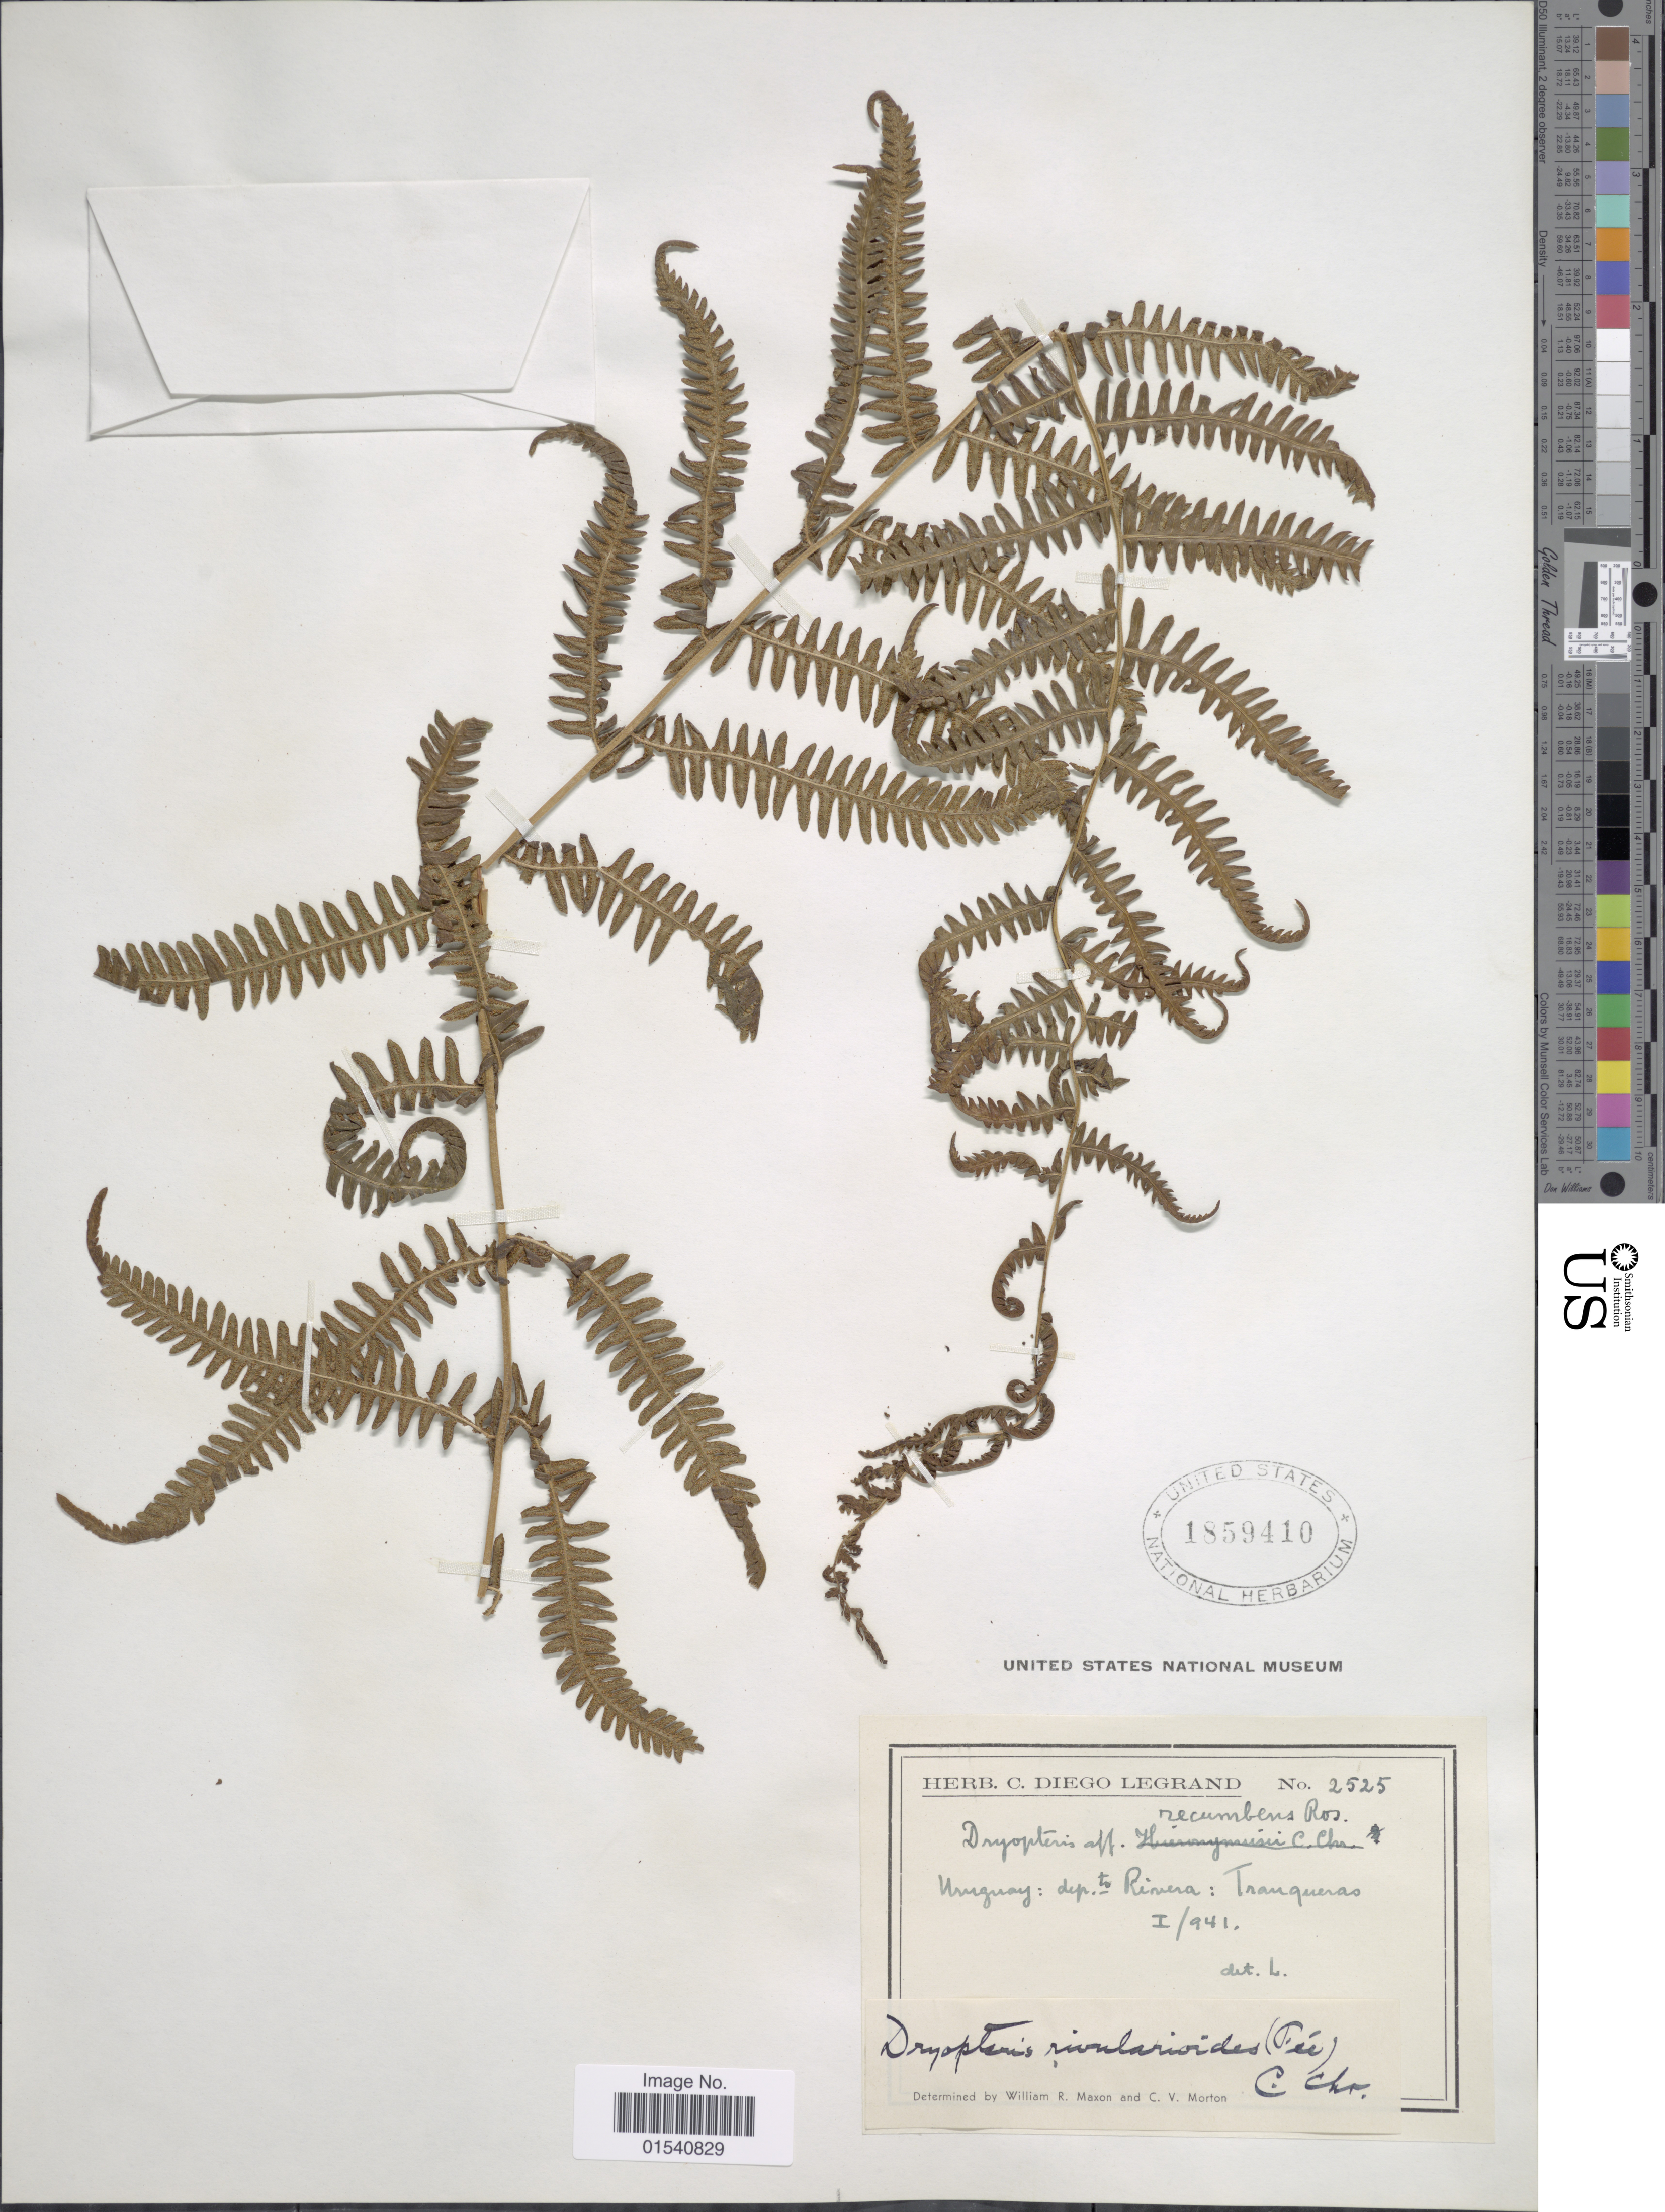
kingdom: Plantae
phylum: Tracheophyta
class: Polypodiopsida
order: Polypodiales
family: Thelypteridaceae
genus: Amauropelta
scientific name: Amauropelta rivularioides (Fée) comb. nov., ined 2015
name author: (Fée)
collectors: ex herb. C. Diego Legrand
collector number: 2525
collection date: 1941-01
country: Uruguay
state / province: Rivera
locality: Depto Rivera: Tranqueras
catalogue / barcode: US 1859410